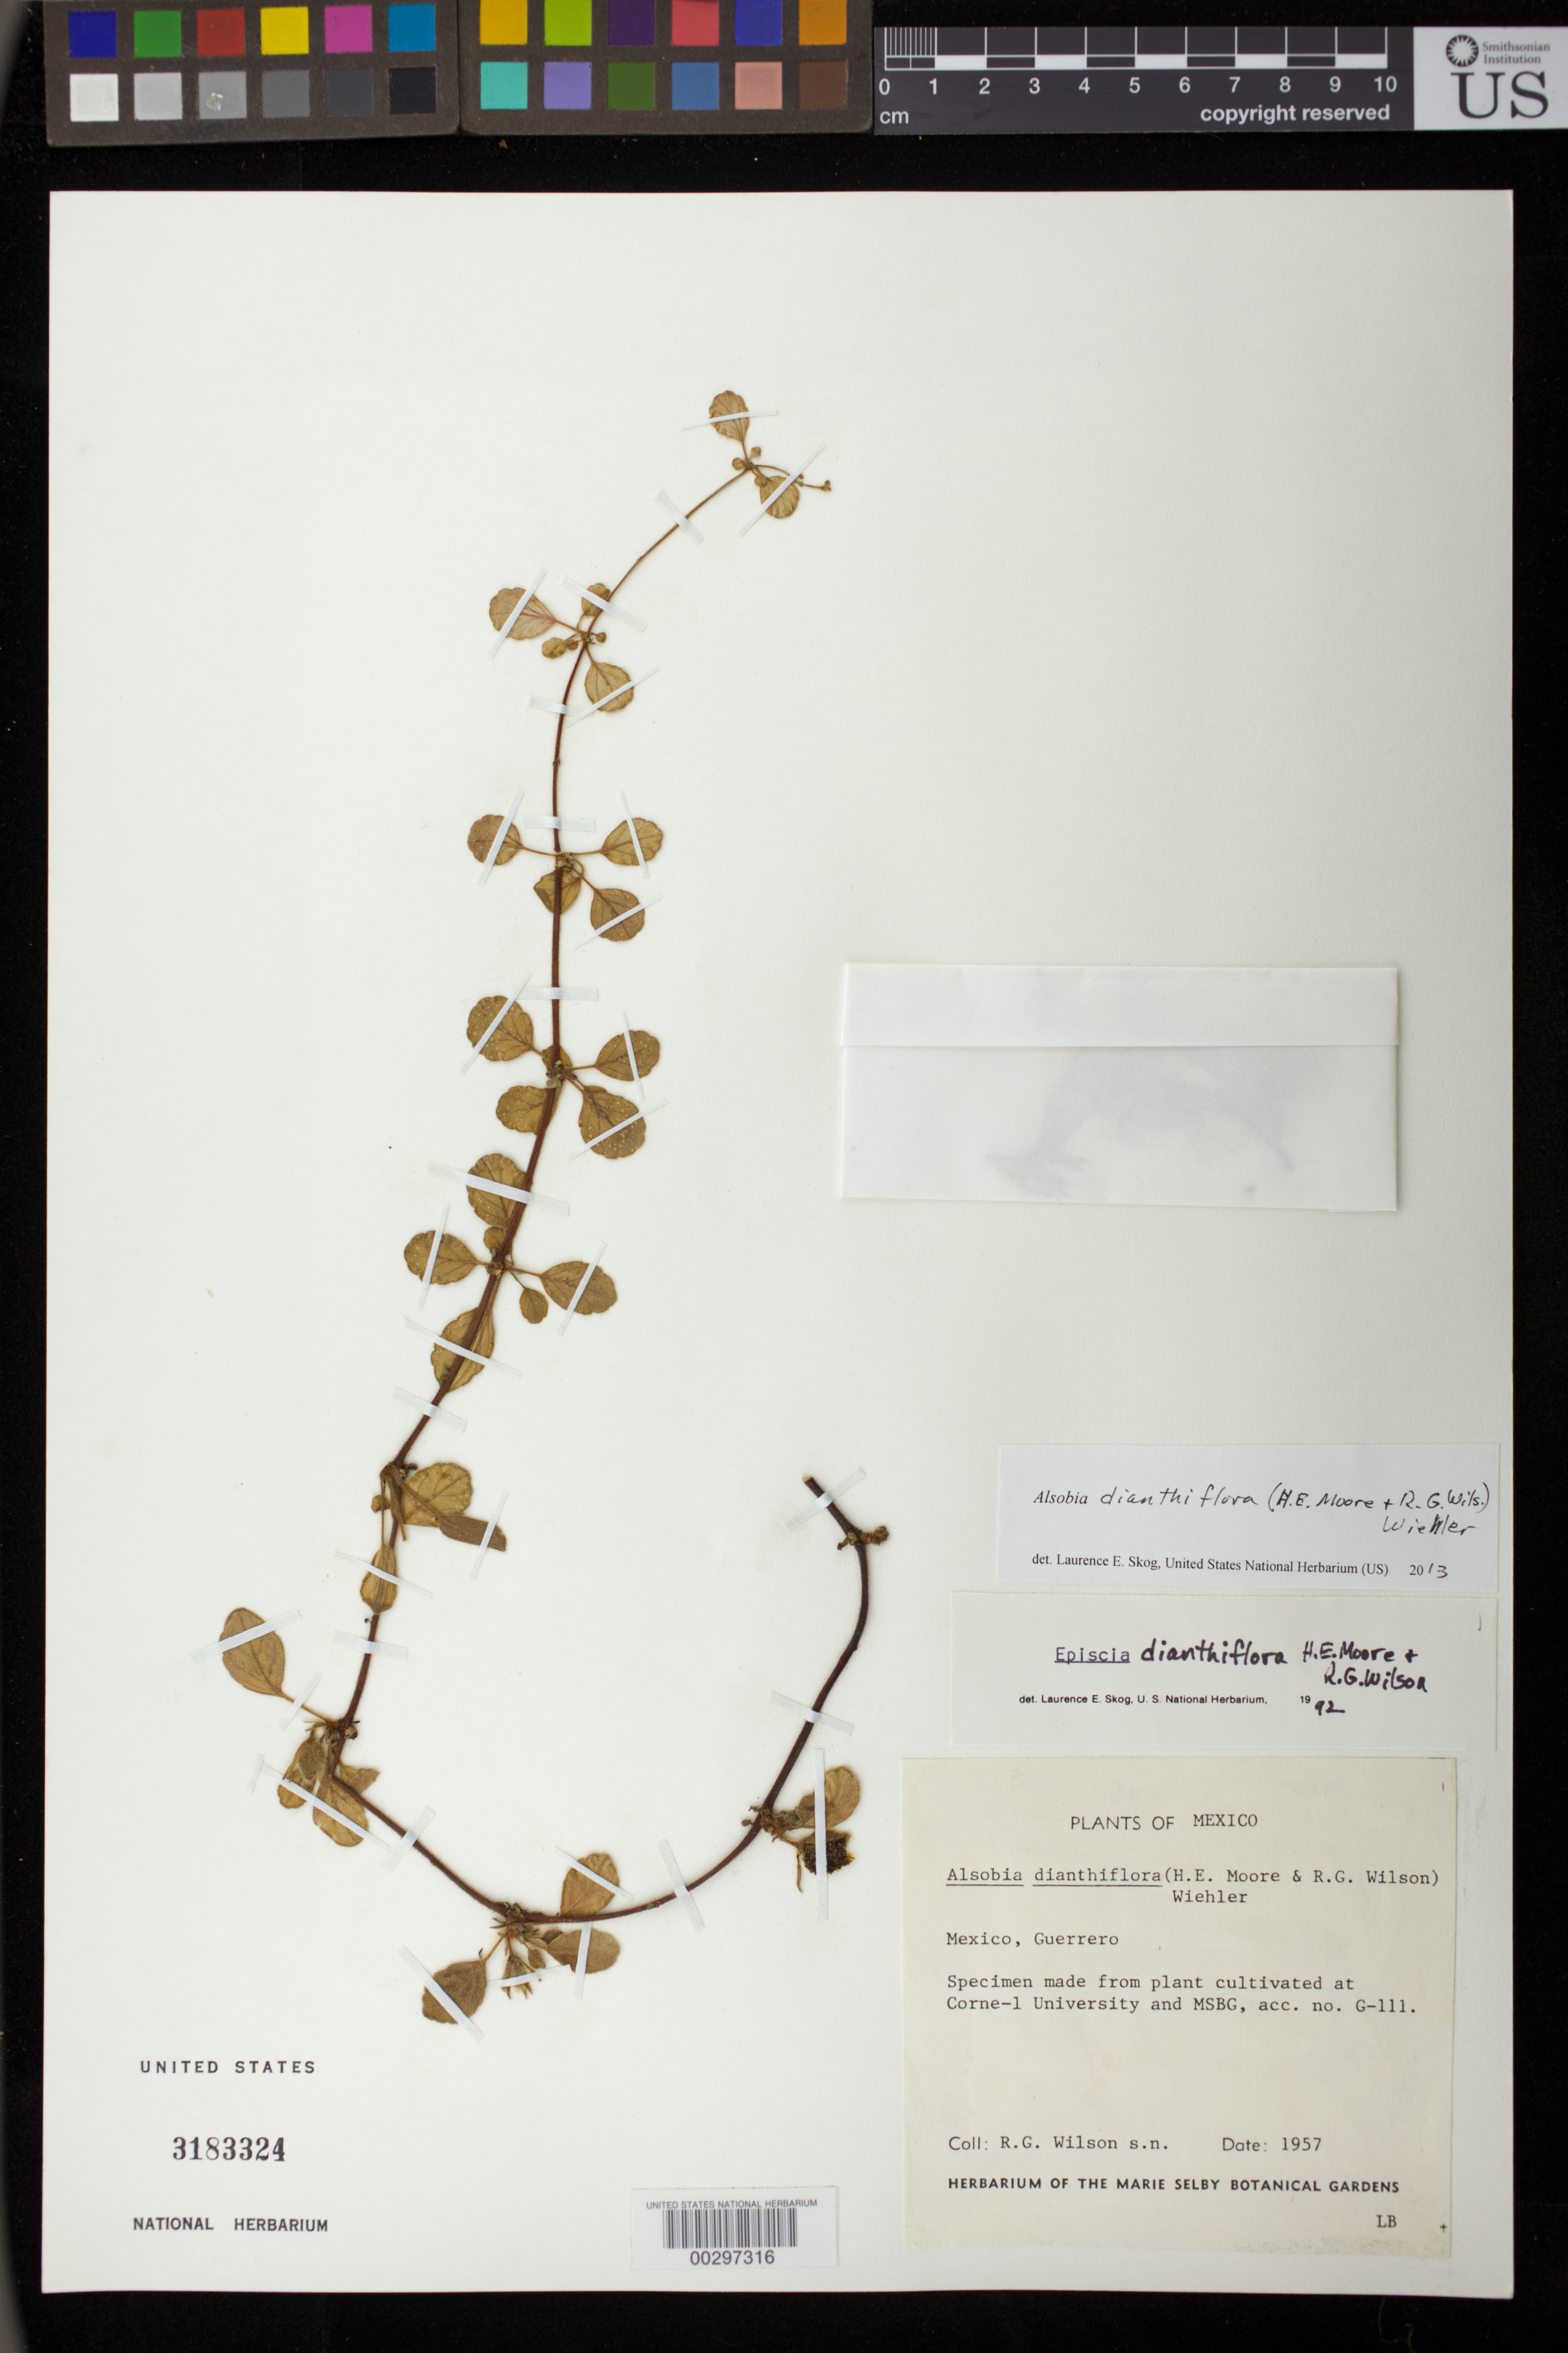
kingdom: Plantae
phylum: Tracheophyta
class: Magnoliopsida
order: Lamiales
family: Gesneriaceae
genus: Alsobia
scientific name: Alsobia dianthiflora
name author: (H.E. Moore & R.G. Wilson) Wiehler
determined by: Skog, Laurence E.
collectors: R. G. Wilson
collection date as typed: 21 October 1973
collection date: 1973-10-21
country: United States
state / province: Florida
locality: Marie Selby Botanical Gardens.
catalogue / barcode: US 3183324